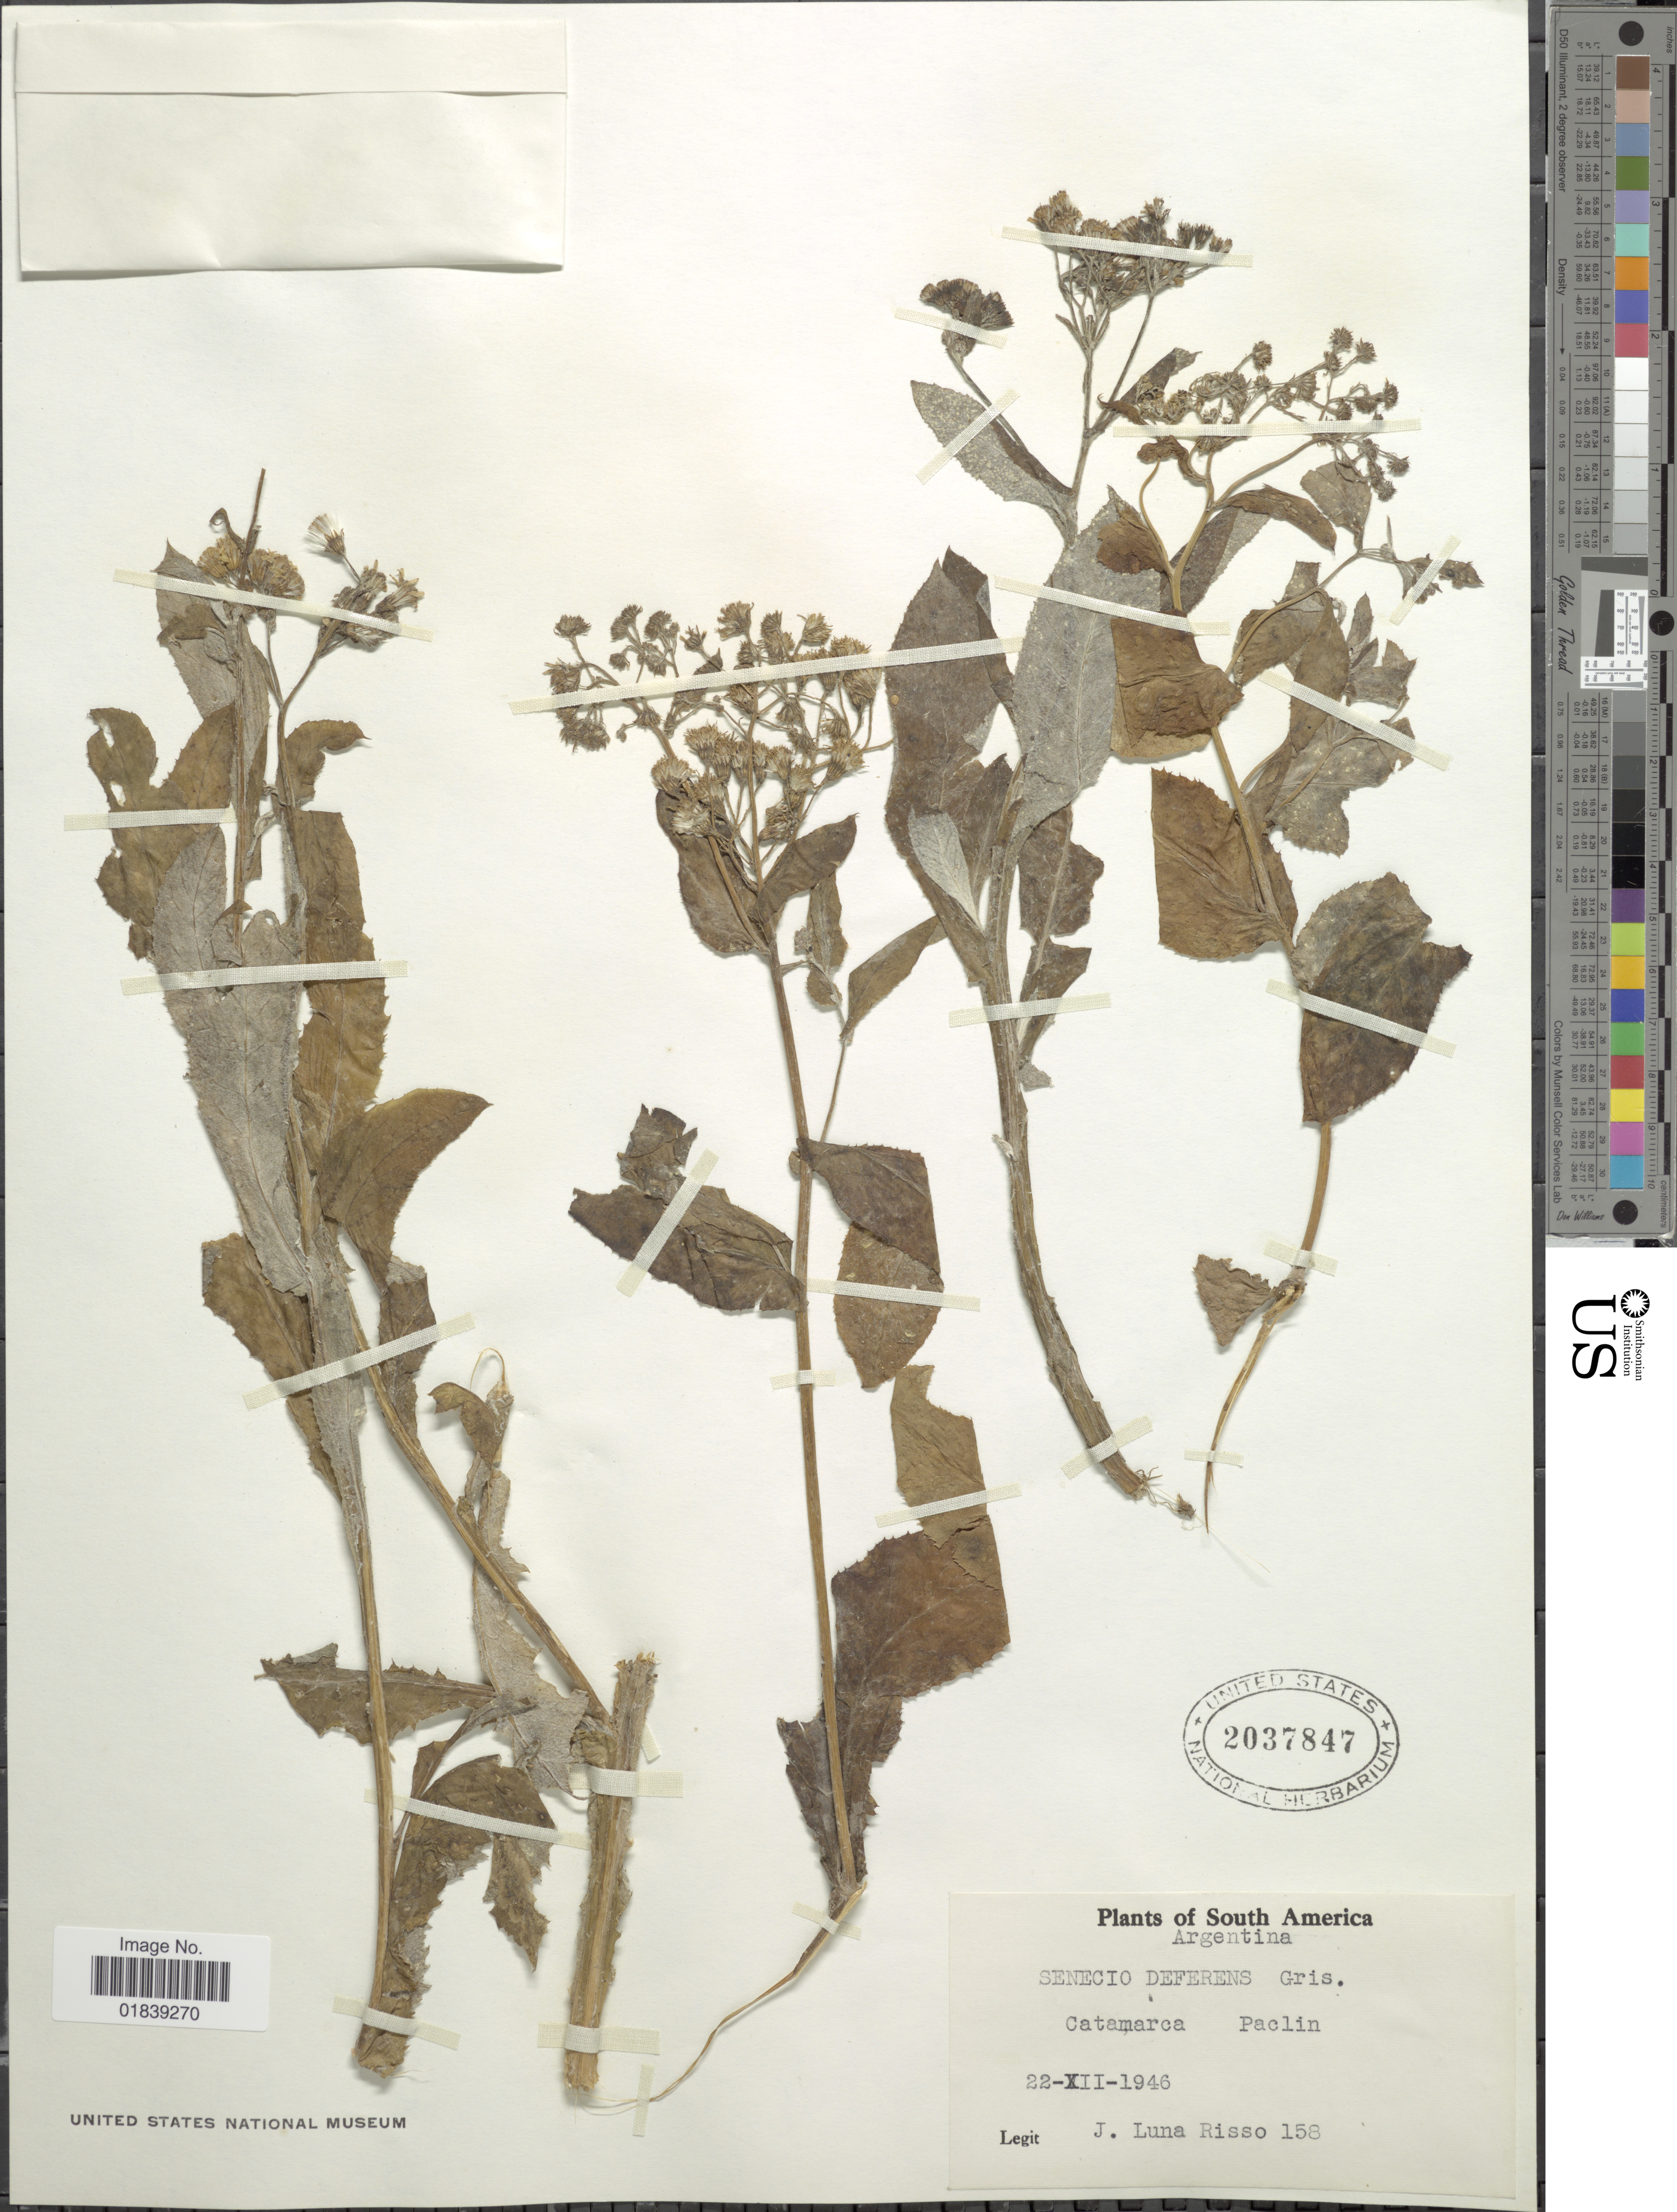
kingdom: Plantae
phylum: Tracheophyta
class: Magnoliopsida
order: Asterales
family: Asteraceae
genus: Senecio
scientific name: Senecio deferens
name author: Griseb.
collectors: J. Risso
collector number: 158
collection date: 1946-12-22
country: Argentina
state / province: Catamarca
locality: South America, Paclin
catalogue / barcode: US 2037847